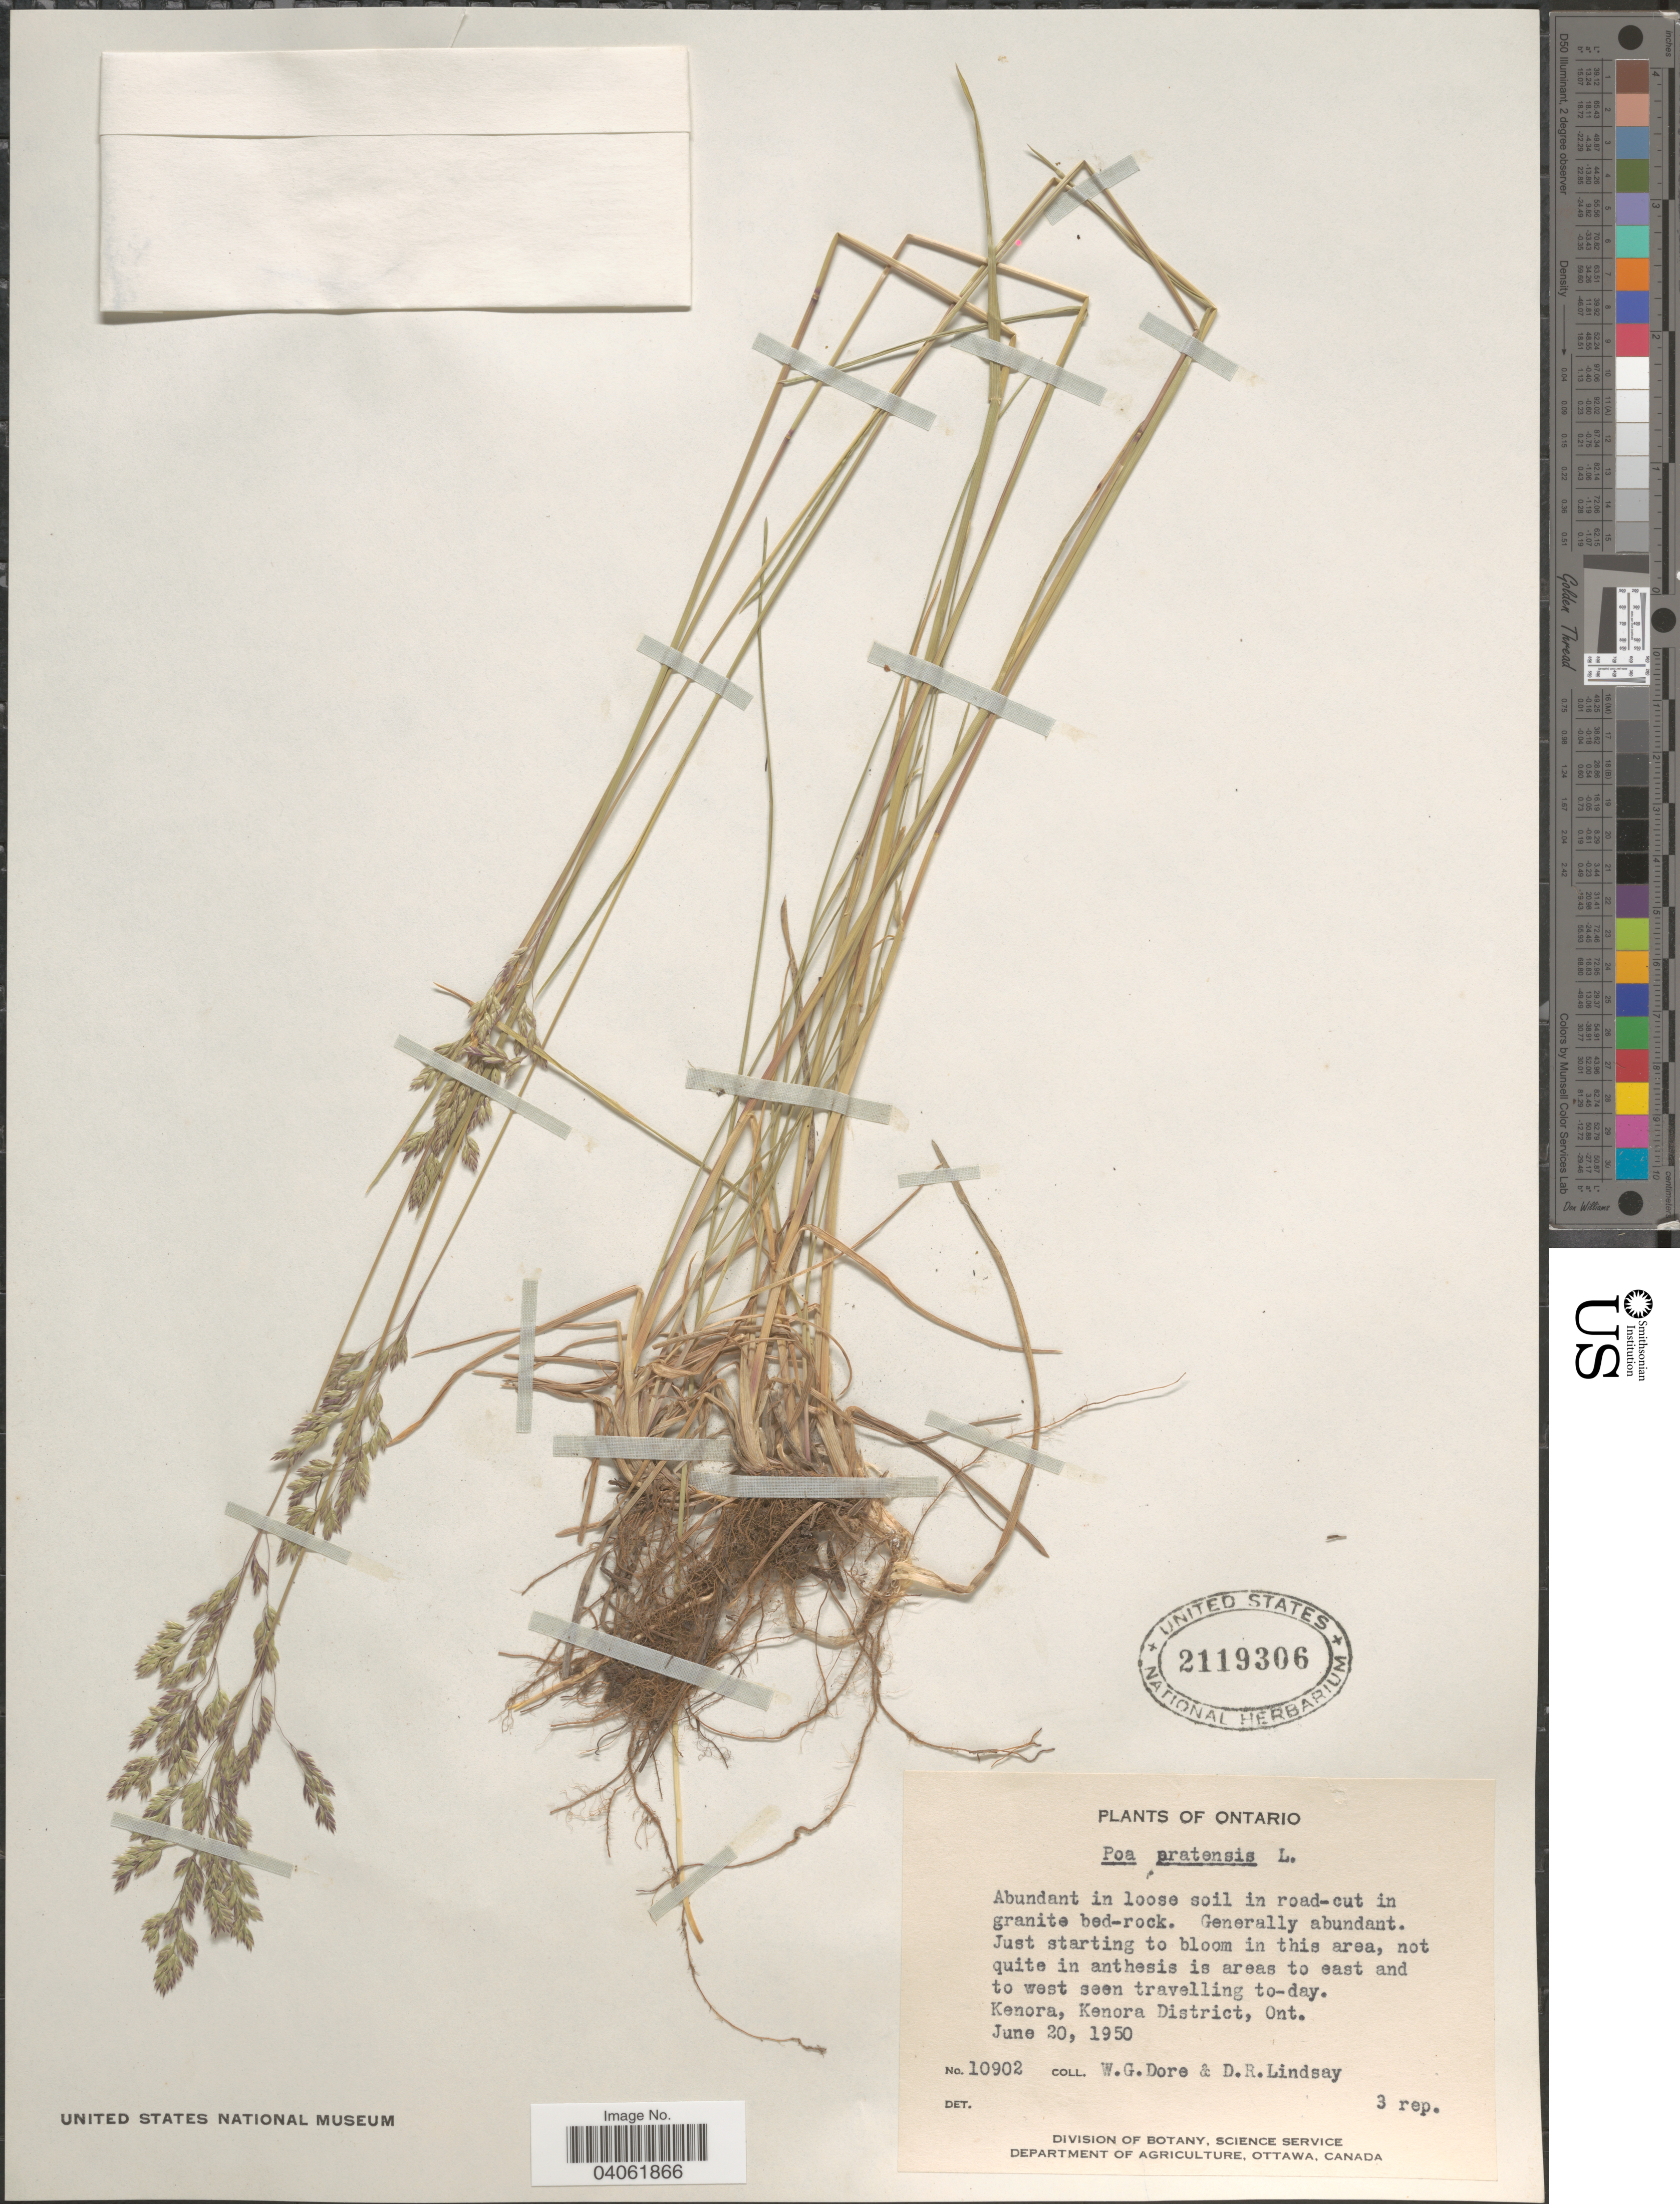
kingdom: Plantae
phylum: Tracheophyta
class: Liliopsida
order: Poales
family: Poaceae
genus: Poa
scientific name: Poa pratensis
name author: L.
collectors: W. Dore & D. Lindsay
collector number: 10902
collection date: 1950-06-20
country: Canada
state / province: Ontario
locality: Areas to east and to west. Kenora, Kenora District.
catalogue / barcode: US 2119306